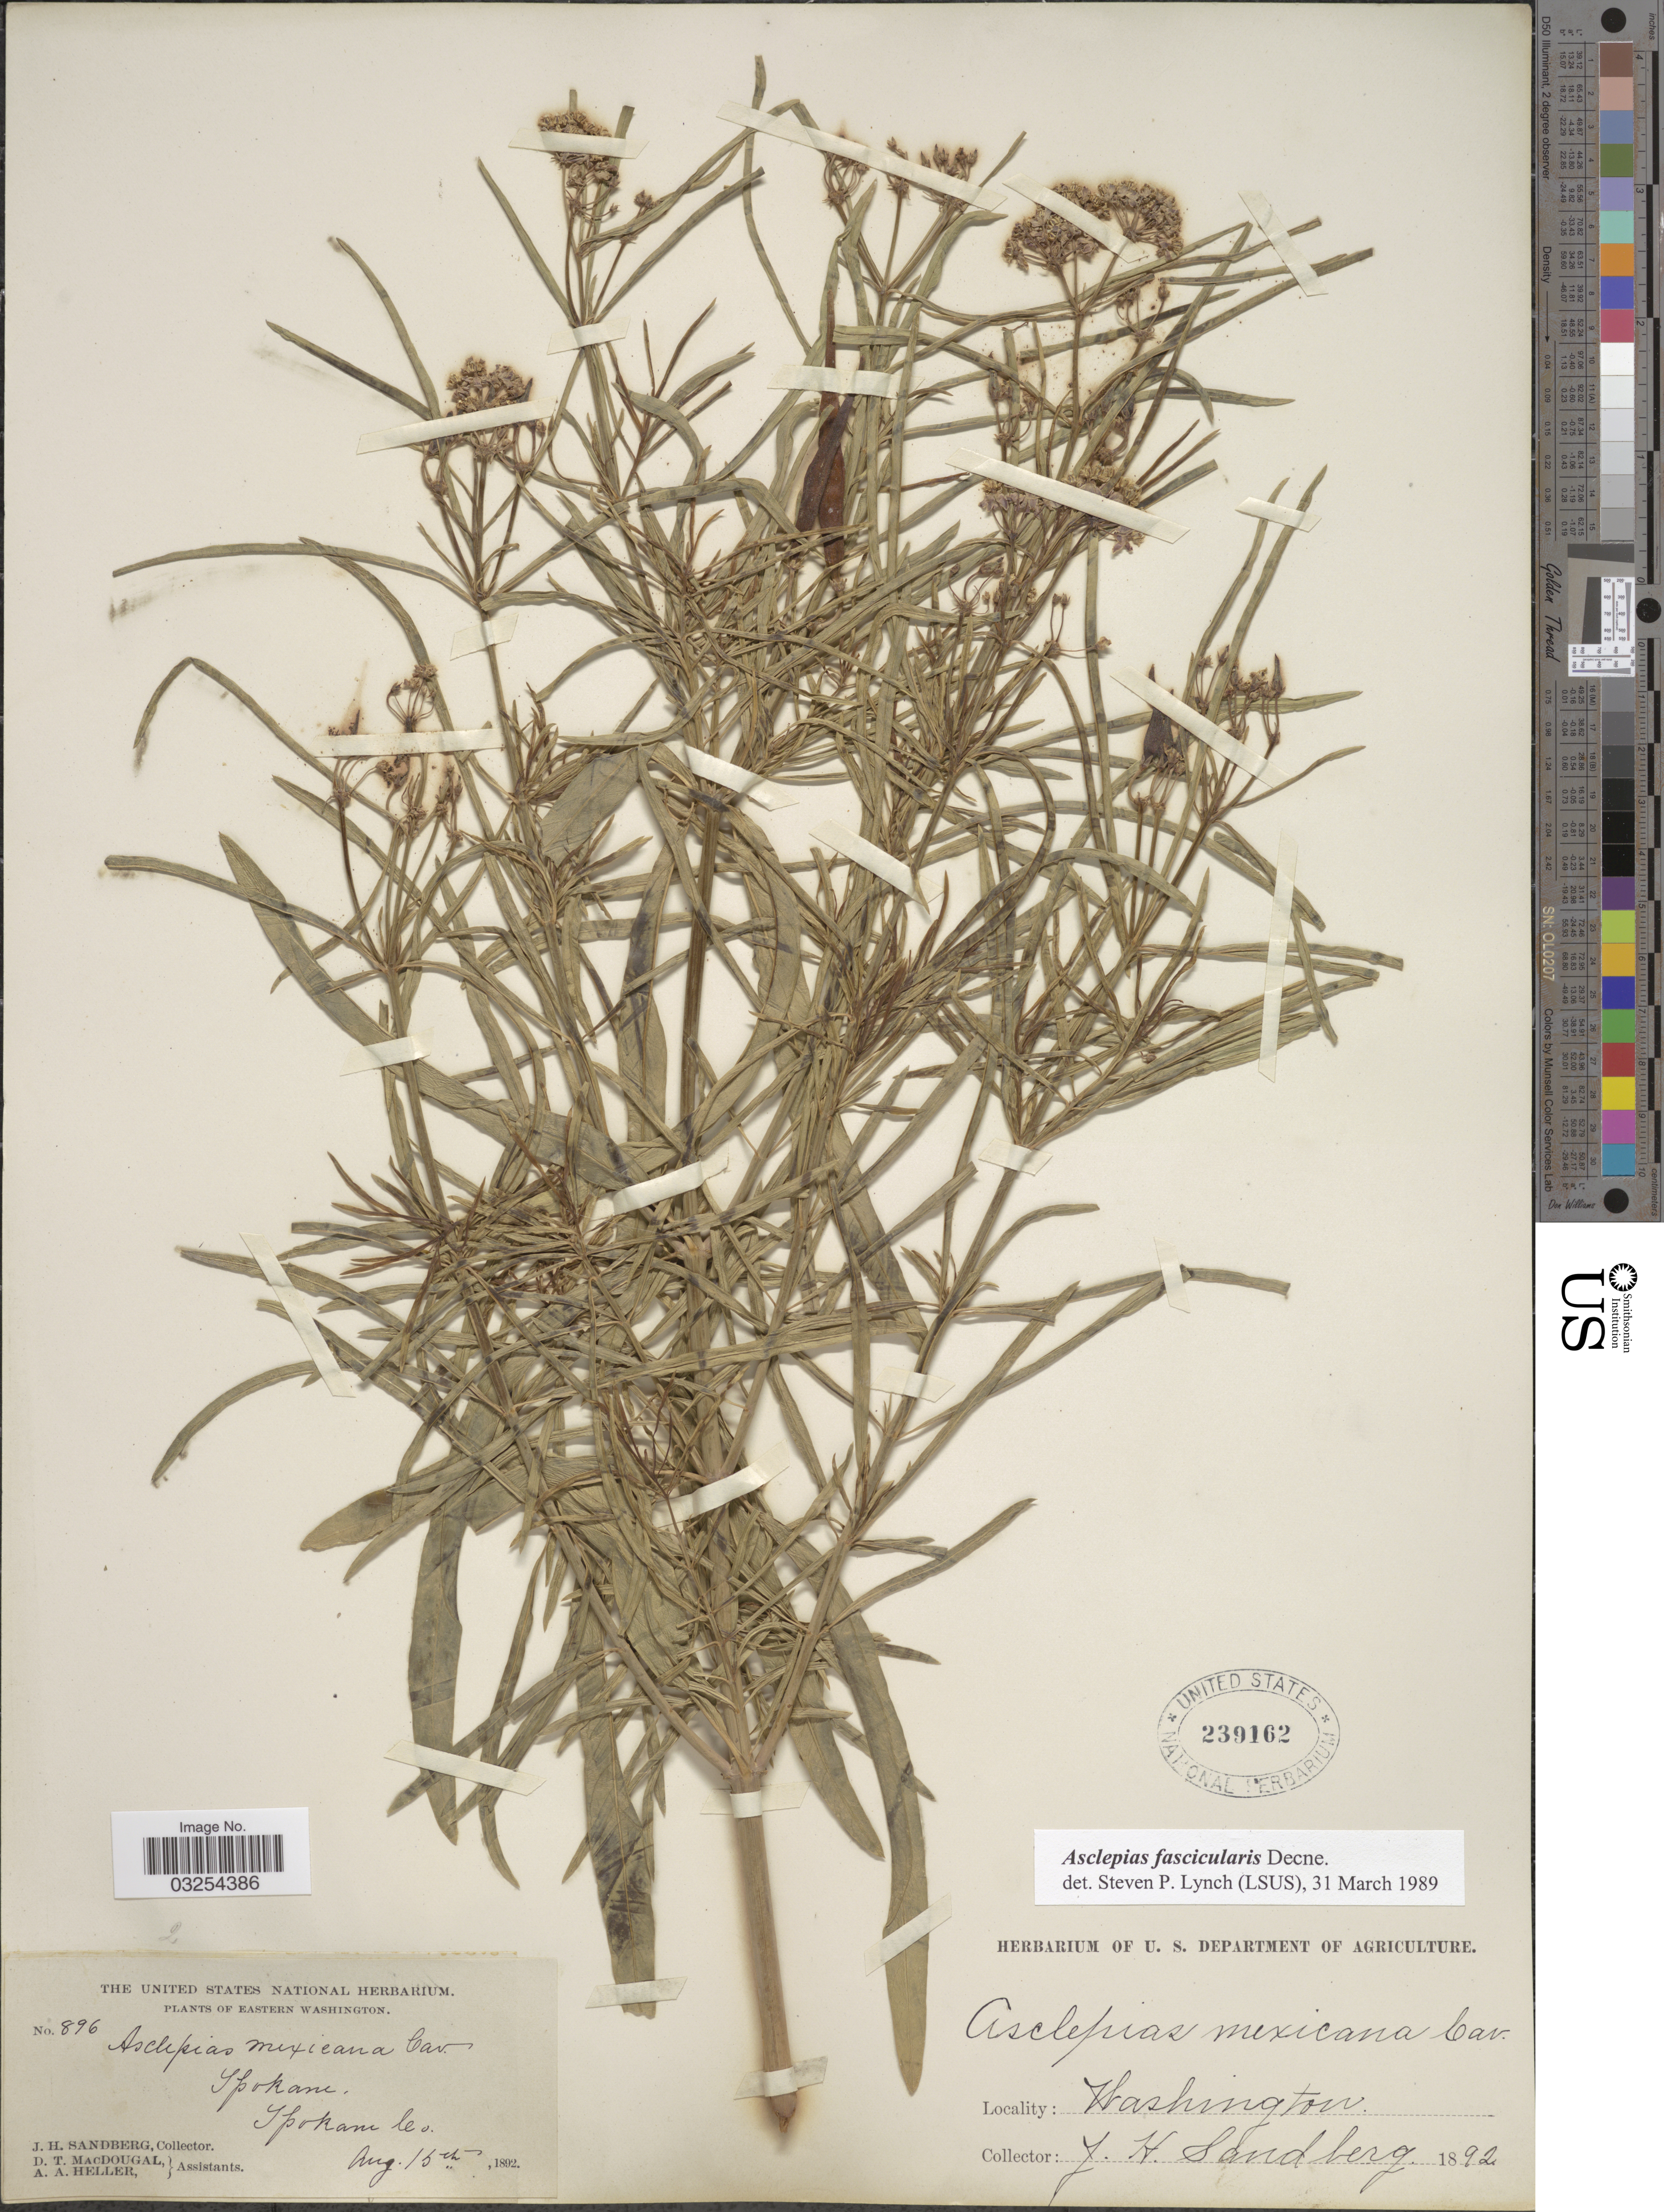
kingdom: Plantae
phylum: Tracheophyta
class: Magnoliopsida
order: Gentianales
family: Apocynaceae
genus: Asclepias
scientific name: Asclepias fascicularis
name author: Decne.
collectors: J. H. Sandberg, D. T. MacDougal & A. A. Heller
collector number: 896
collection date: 1892-08-15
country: United States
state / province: Washington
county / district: Spokane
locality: Eastern Washington. Spokane, Spokane Co.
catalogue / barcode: US 239162